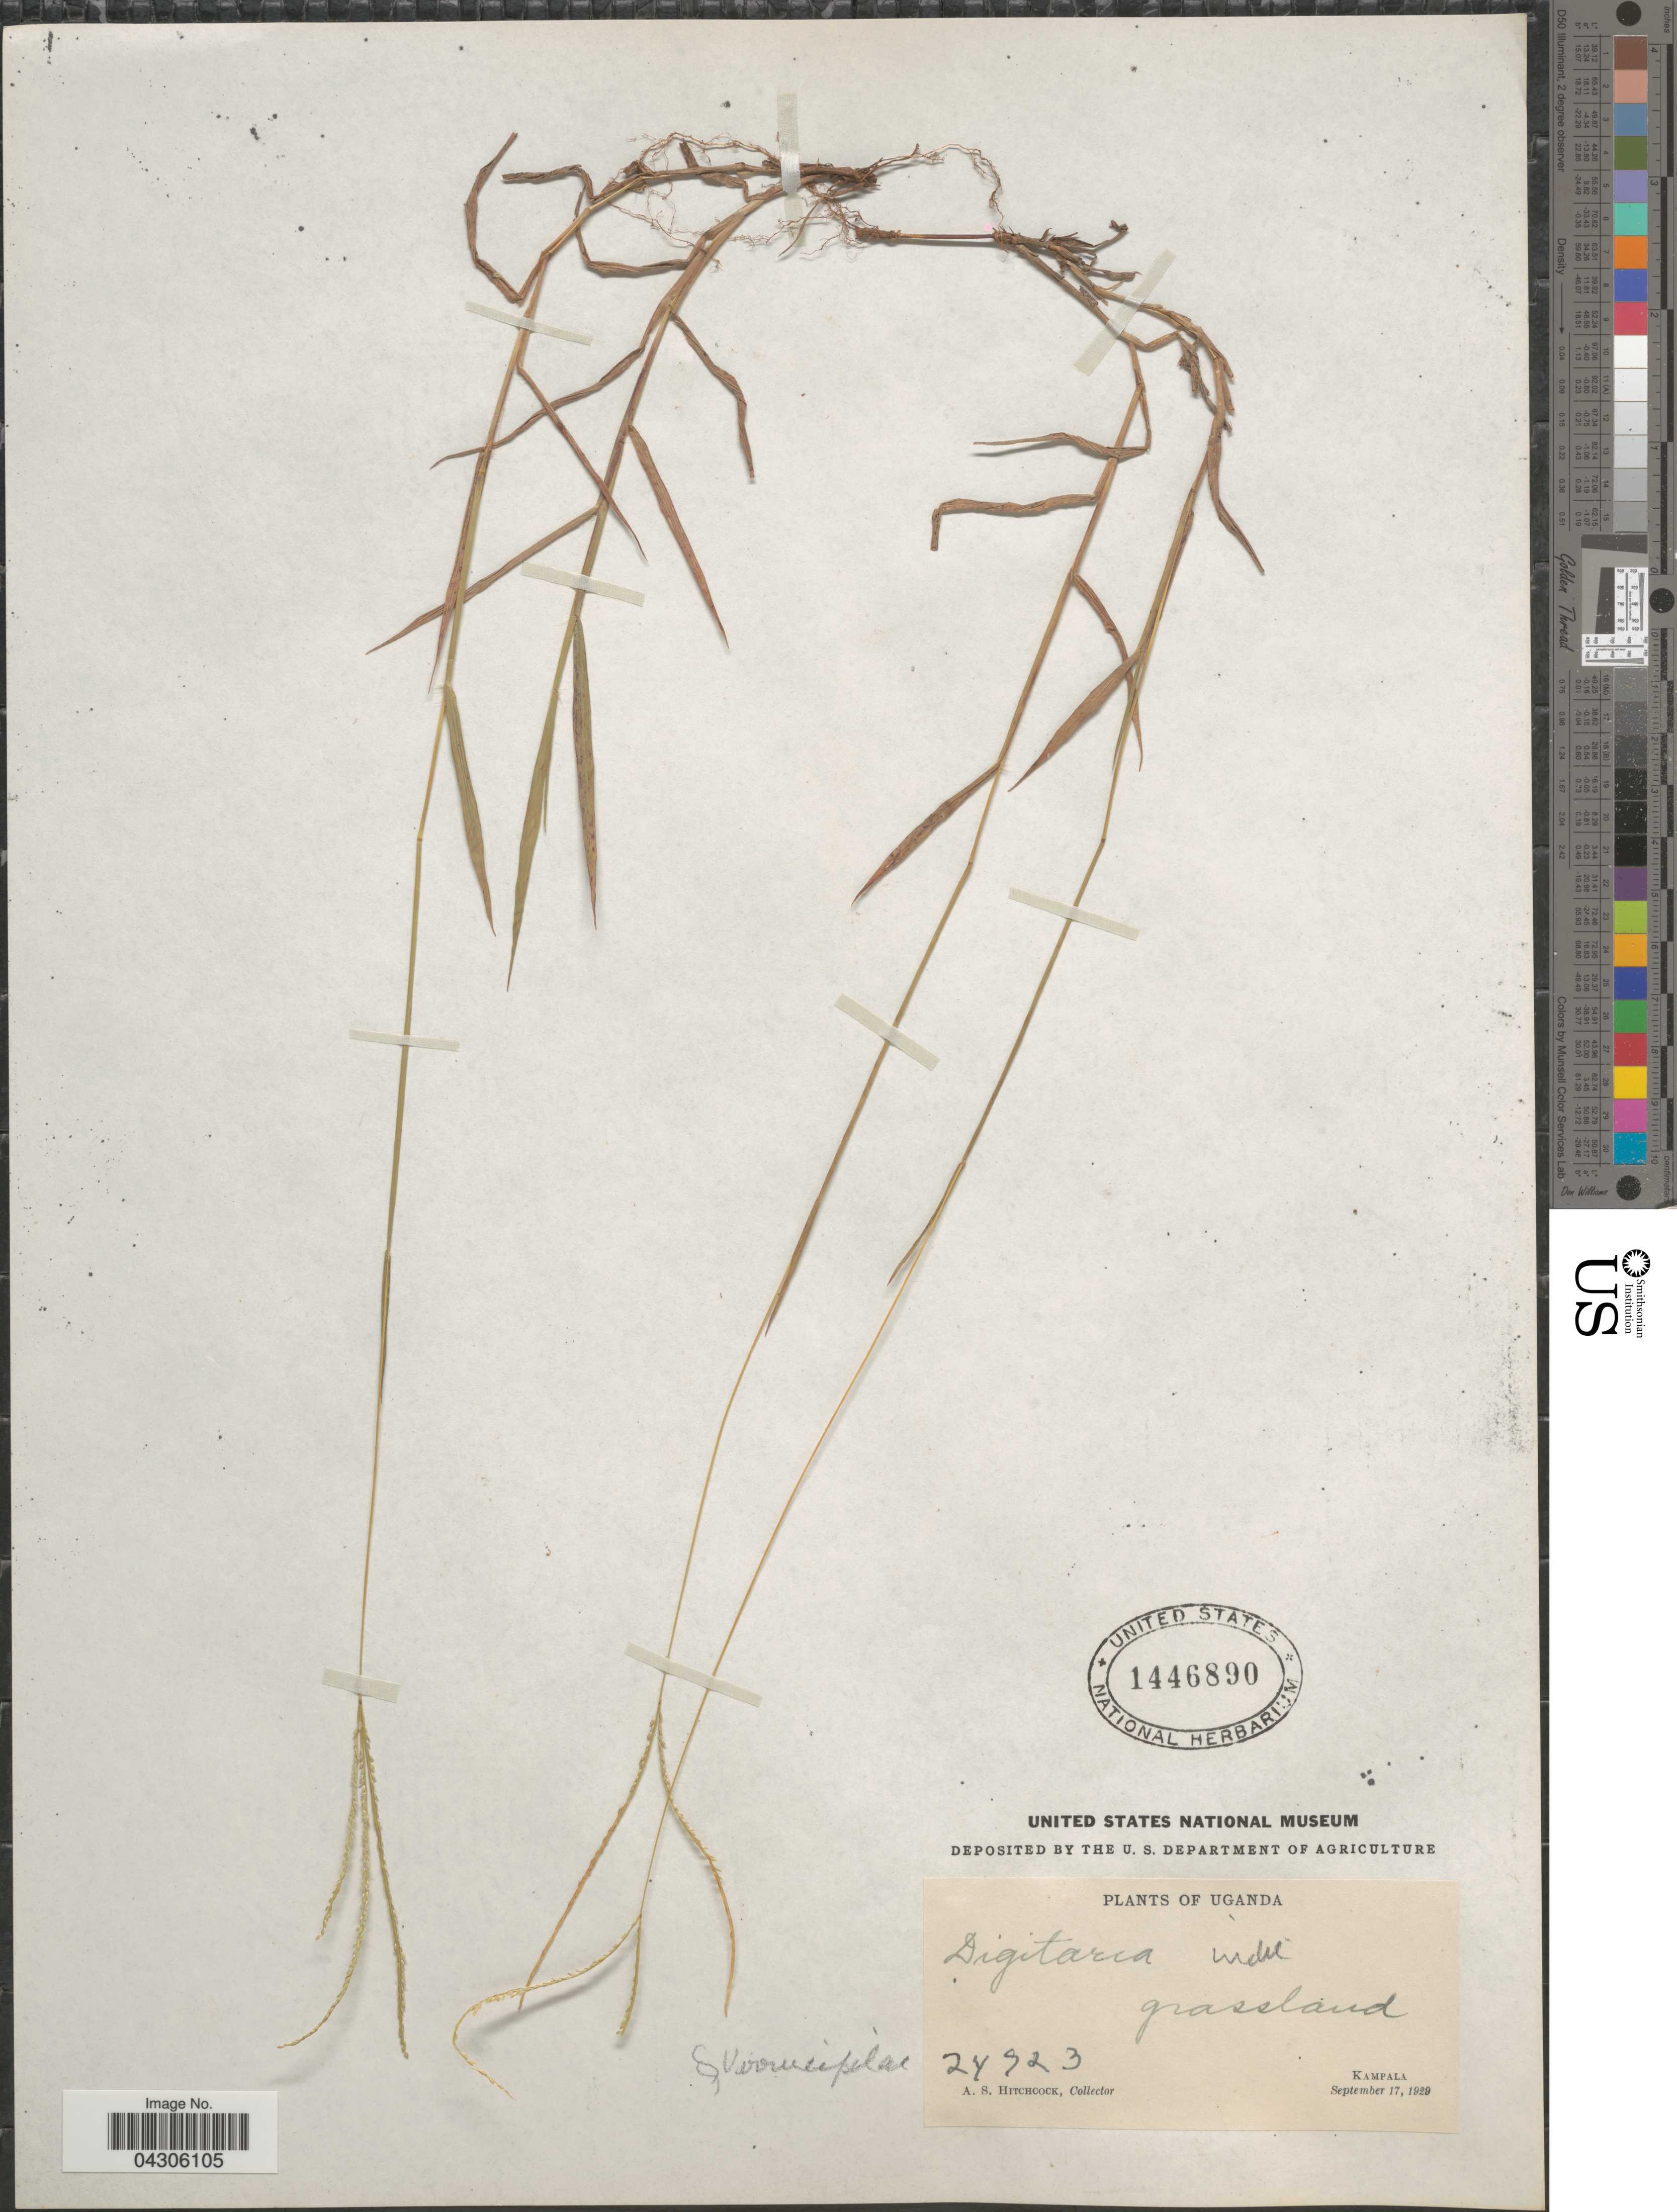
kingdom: Plantae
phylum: Tracheophyta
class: Liliopsida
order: Poales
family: Poaceae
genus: Digitaria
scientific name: Digitaria sp.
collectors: A. S. Hitchcock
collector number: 24723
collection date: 1929-09-17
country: Uganda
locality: Kampala.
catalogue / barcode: US 1446890